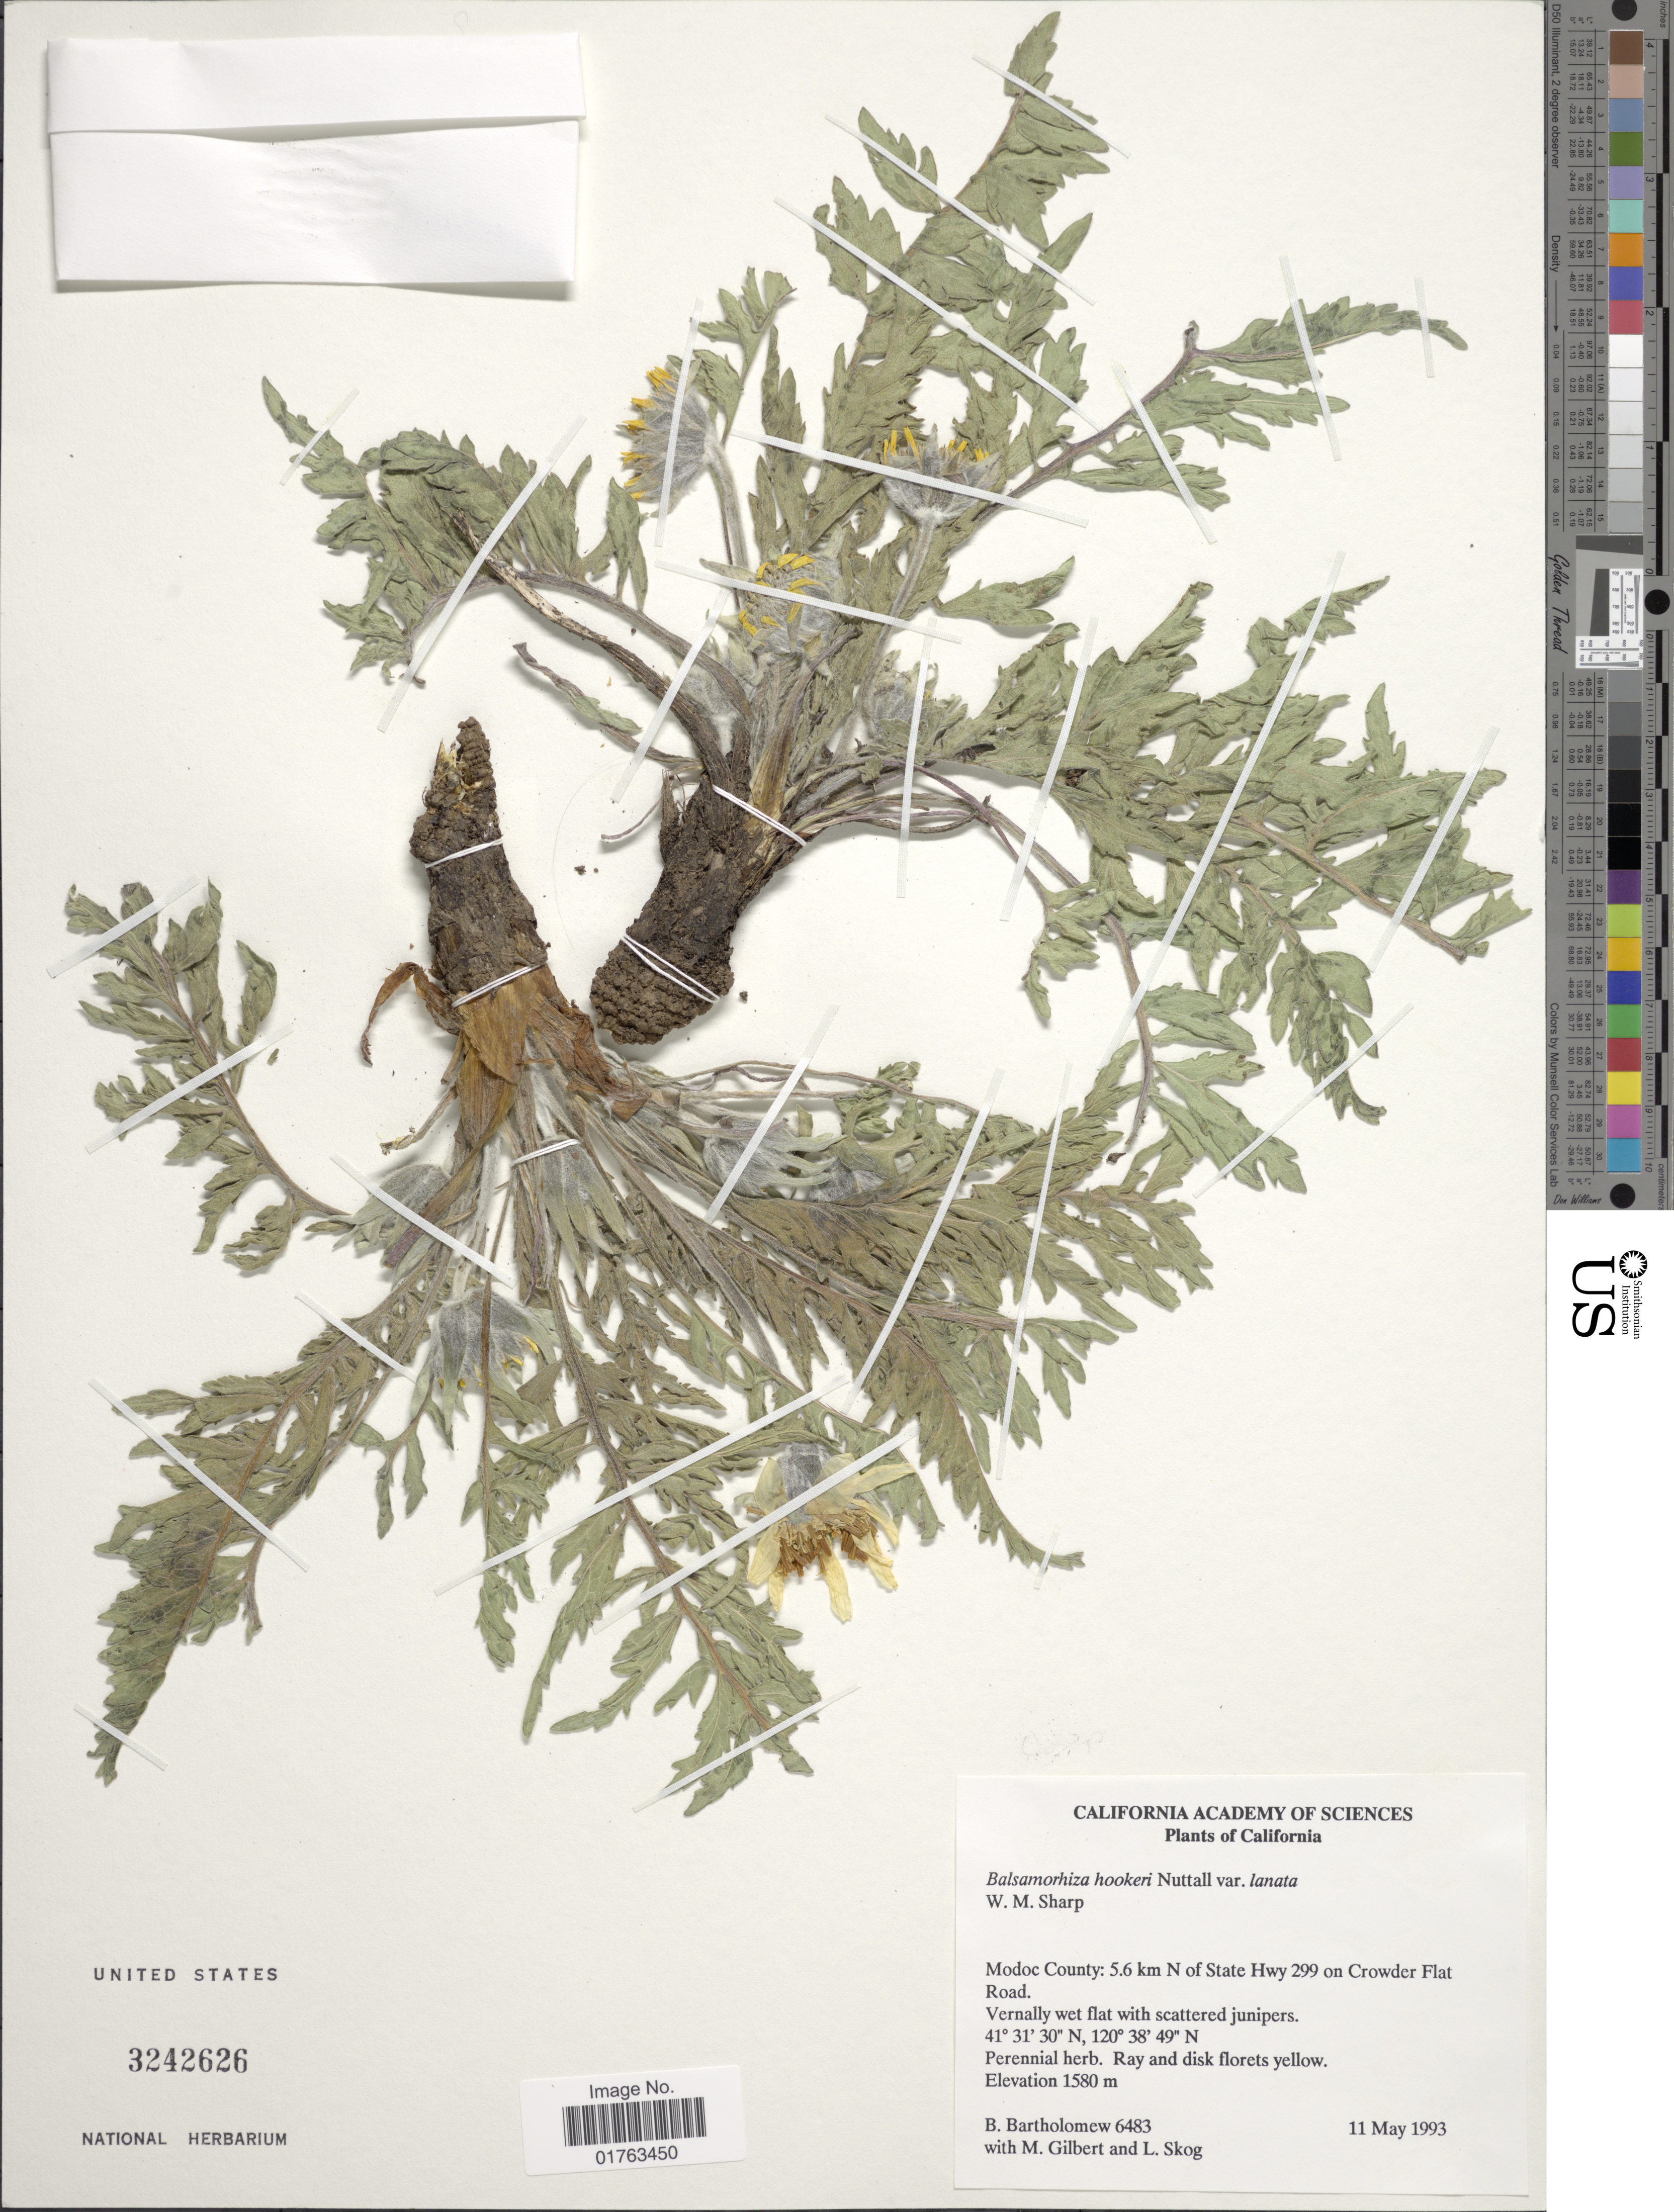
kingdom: Plantae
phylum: Tracheophyta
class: Magnoliopsida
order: Asterales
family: Asteraceae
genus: Balsamorhiza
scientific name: Balsamorhiza hookeri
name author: Nutt.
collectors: B. Bartholomew, M. Gilbert & L. E. Skog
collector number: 6483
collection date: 1993-05-11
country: United States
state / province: California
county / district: Modoc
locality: Modoc County: 5.6 km N of State Hwy 299 on Crowder Flat Road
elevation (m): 1580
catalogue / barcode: US 3242626